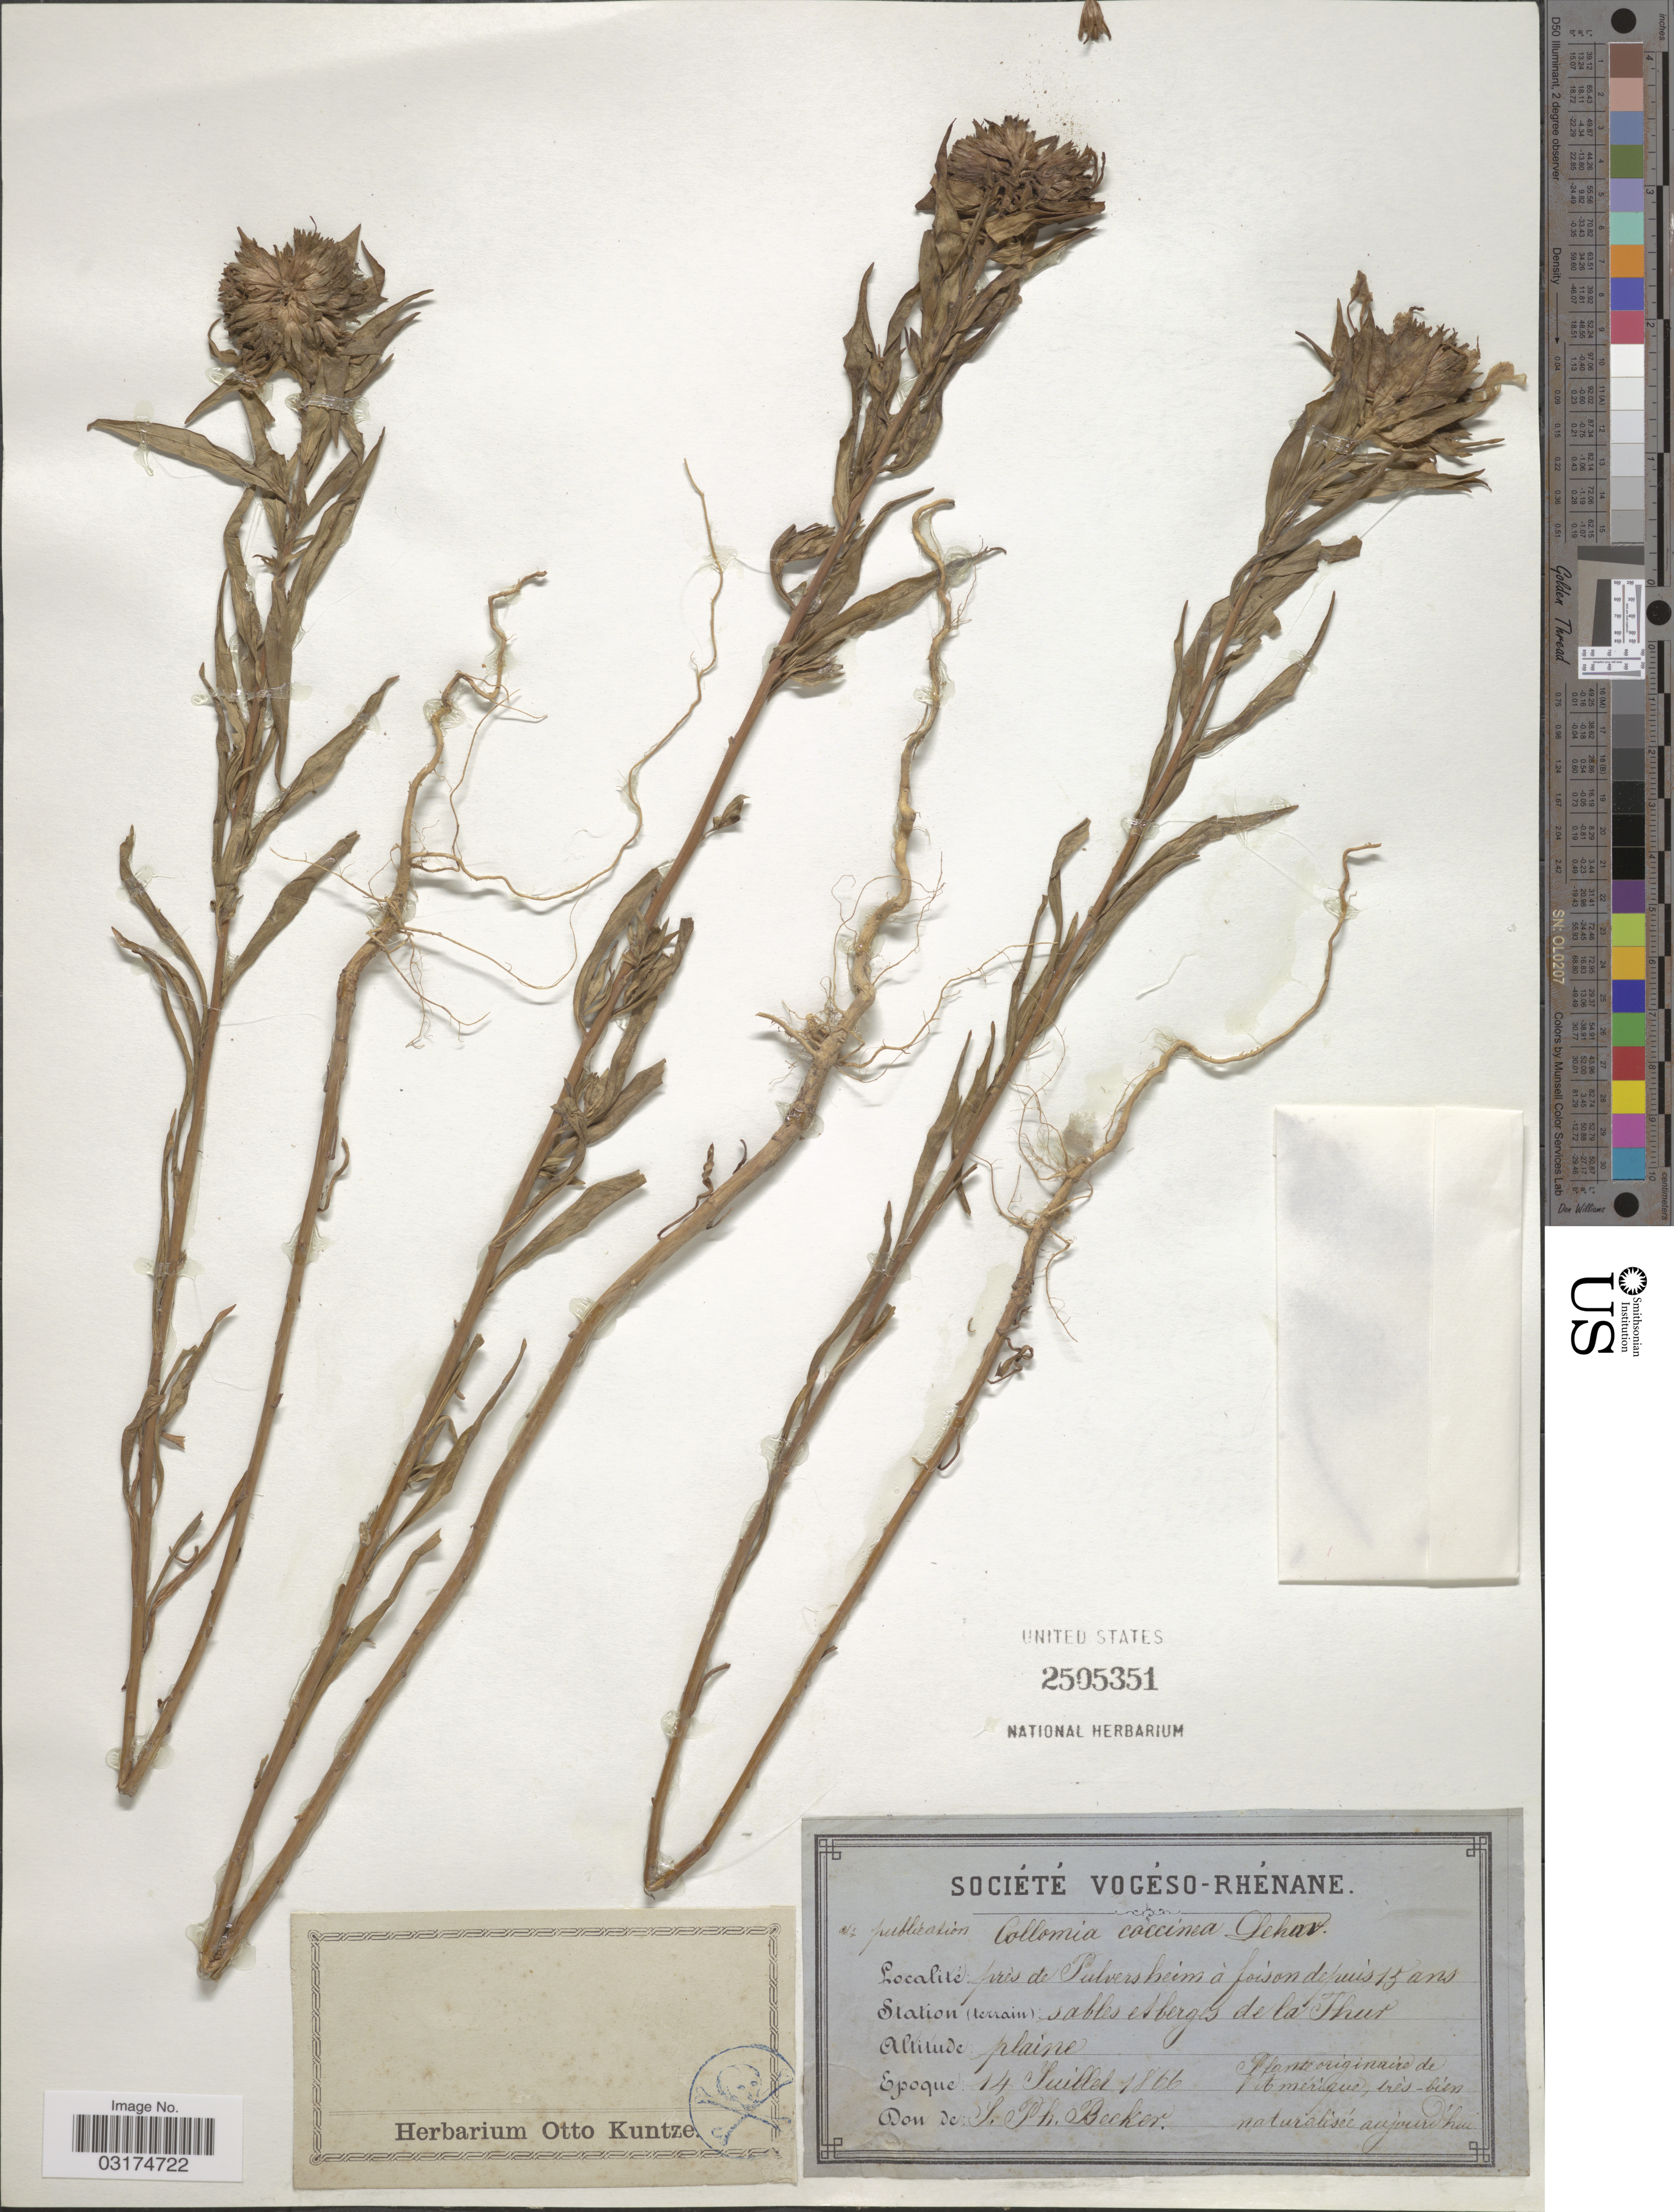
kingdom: Plantae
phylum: Tracheophyta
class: Magnoliopsida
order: Ericales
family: Polemoniaceae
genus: Collomia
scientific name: Collomia biflora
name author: (Ruiz & Pav.) Brand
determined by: Strong, Mark T., (BOT), Smithsonian Institution - National Museum of Natural History (UNITED STATES)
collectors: J. Becker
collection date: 1866-07-14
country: France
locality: Près de Pulversheim à foìson depuis 15 ans sables et berges de la Thur.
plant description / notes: Cultivated in Herb. Basel, Switzerland, 1837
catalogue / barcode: US 2505351